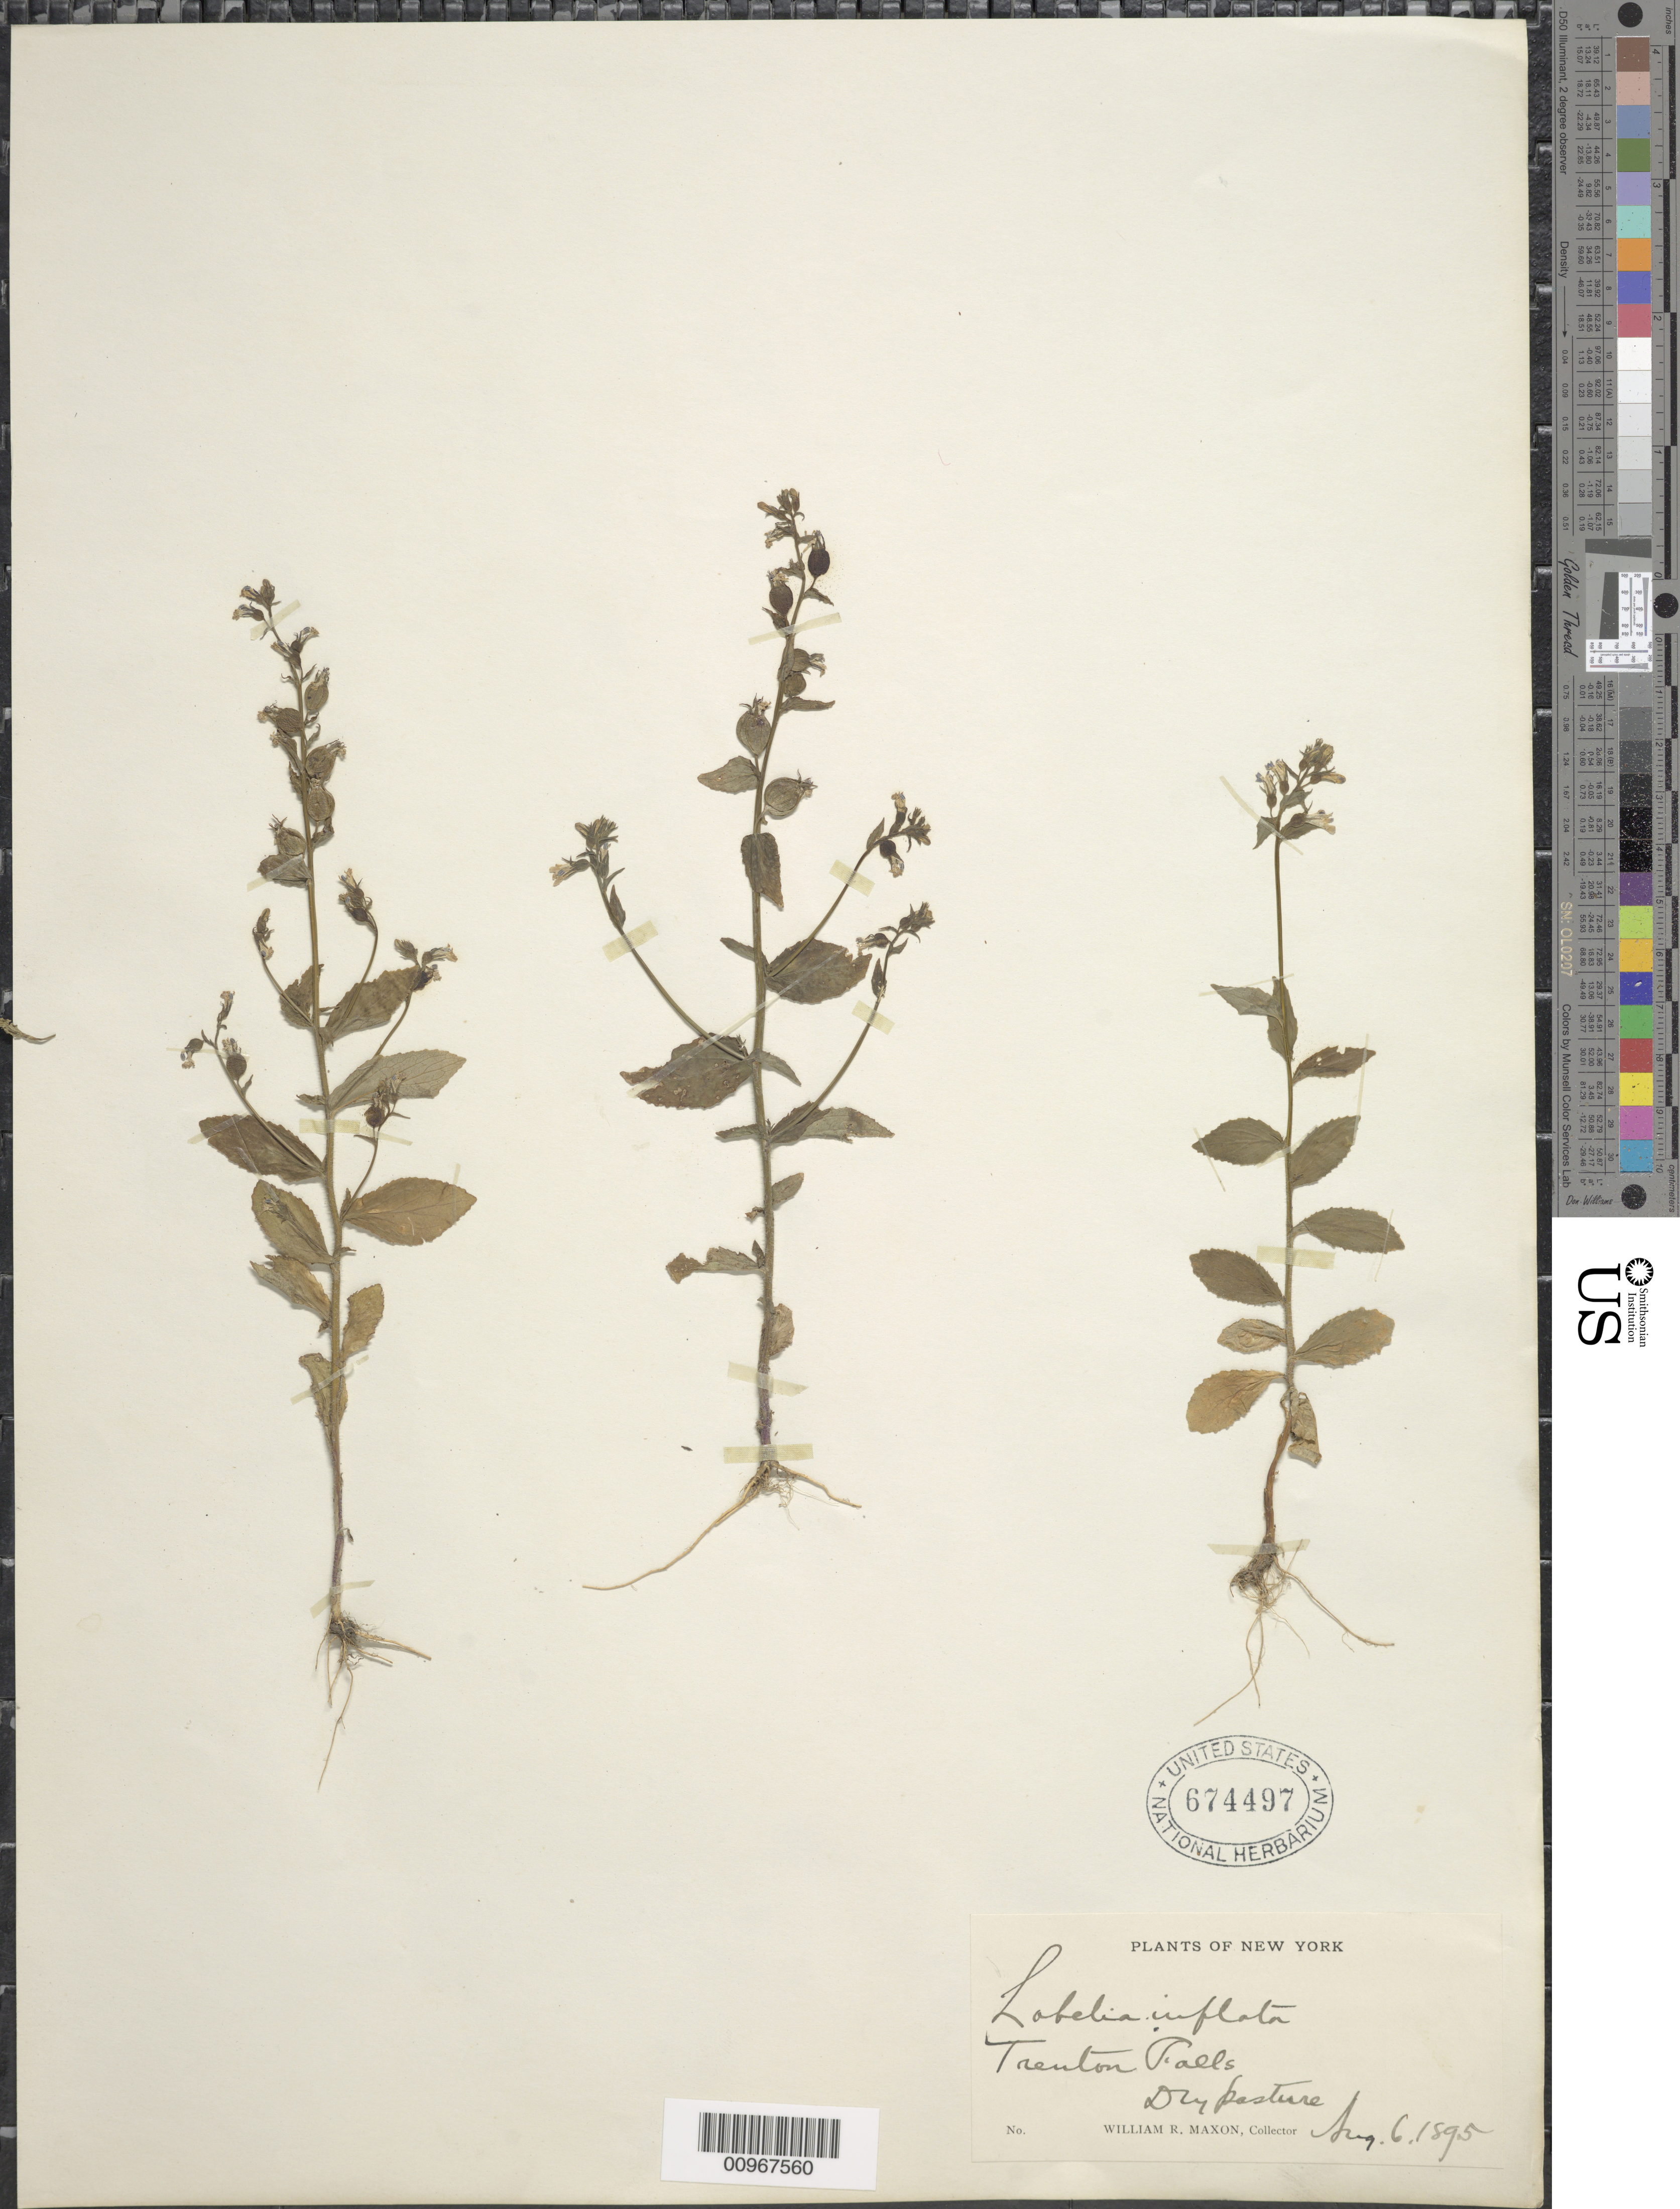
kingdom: Plantae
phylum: Tracheophyta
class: Magnoliopsida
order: Asterales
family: Campanulaceae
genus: Lobelia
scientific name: Lobelia inflata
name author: L.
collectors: W. R. Maxon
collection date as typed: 6 Aug 1895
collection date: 1895-08-06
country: United States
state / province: New York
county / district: Oneida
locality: Trenton Falls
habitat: dry pasture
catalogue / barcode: US 674497